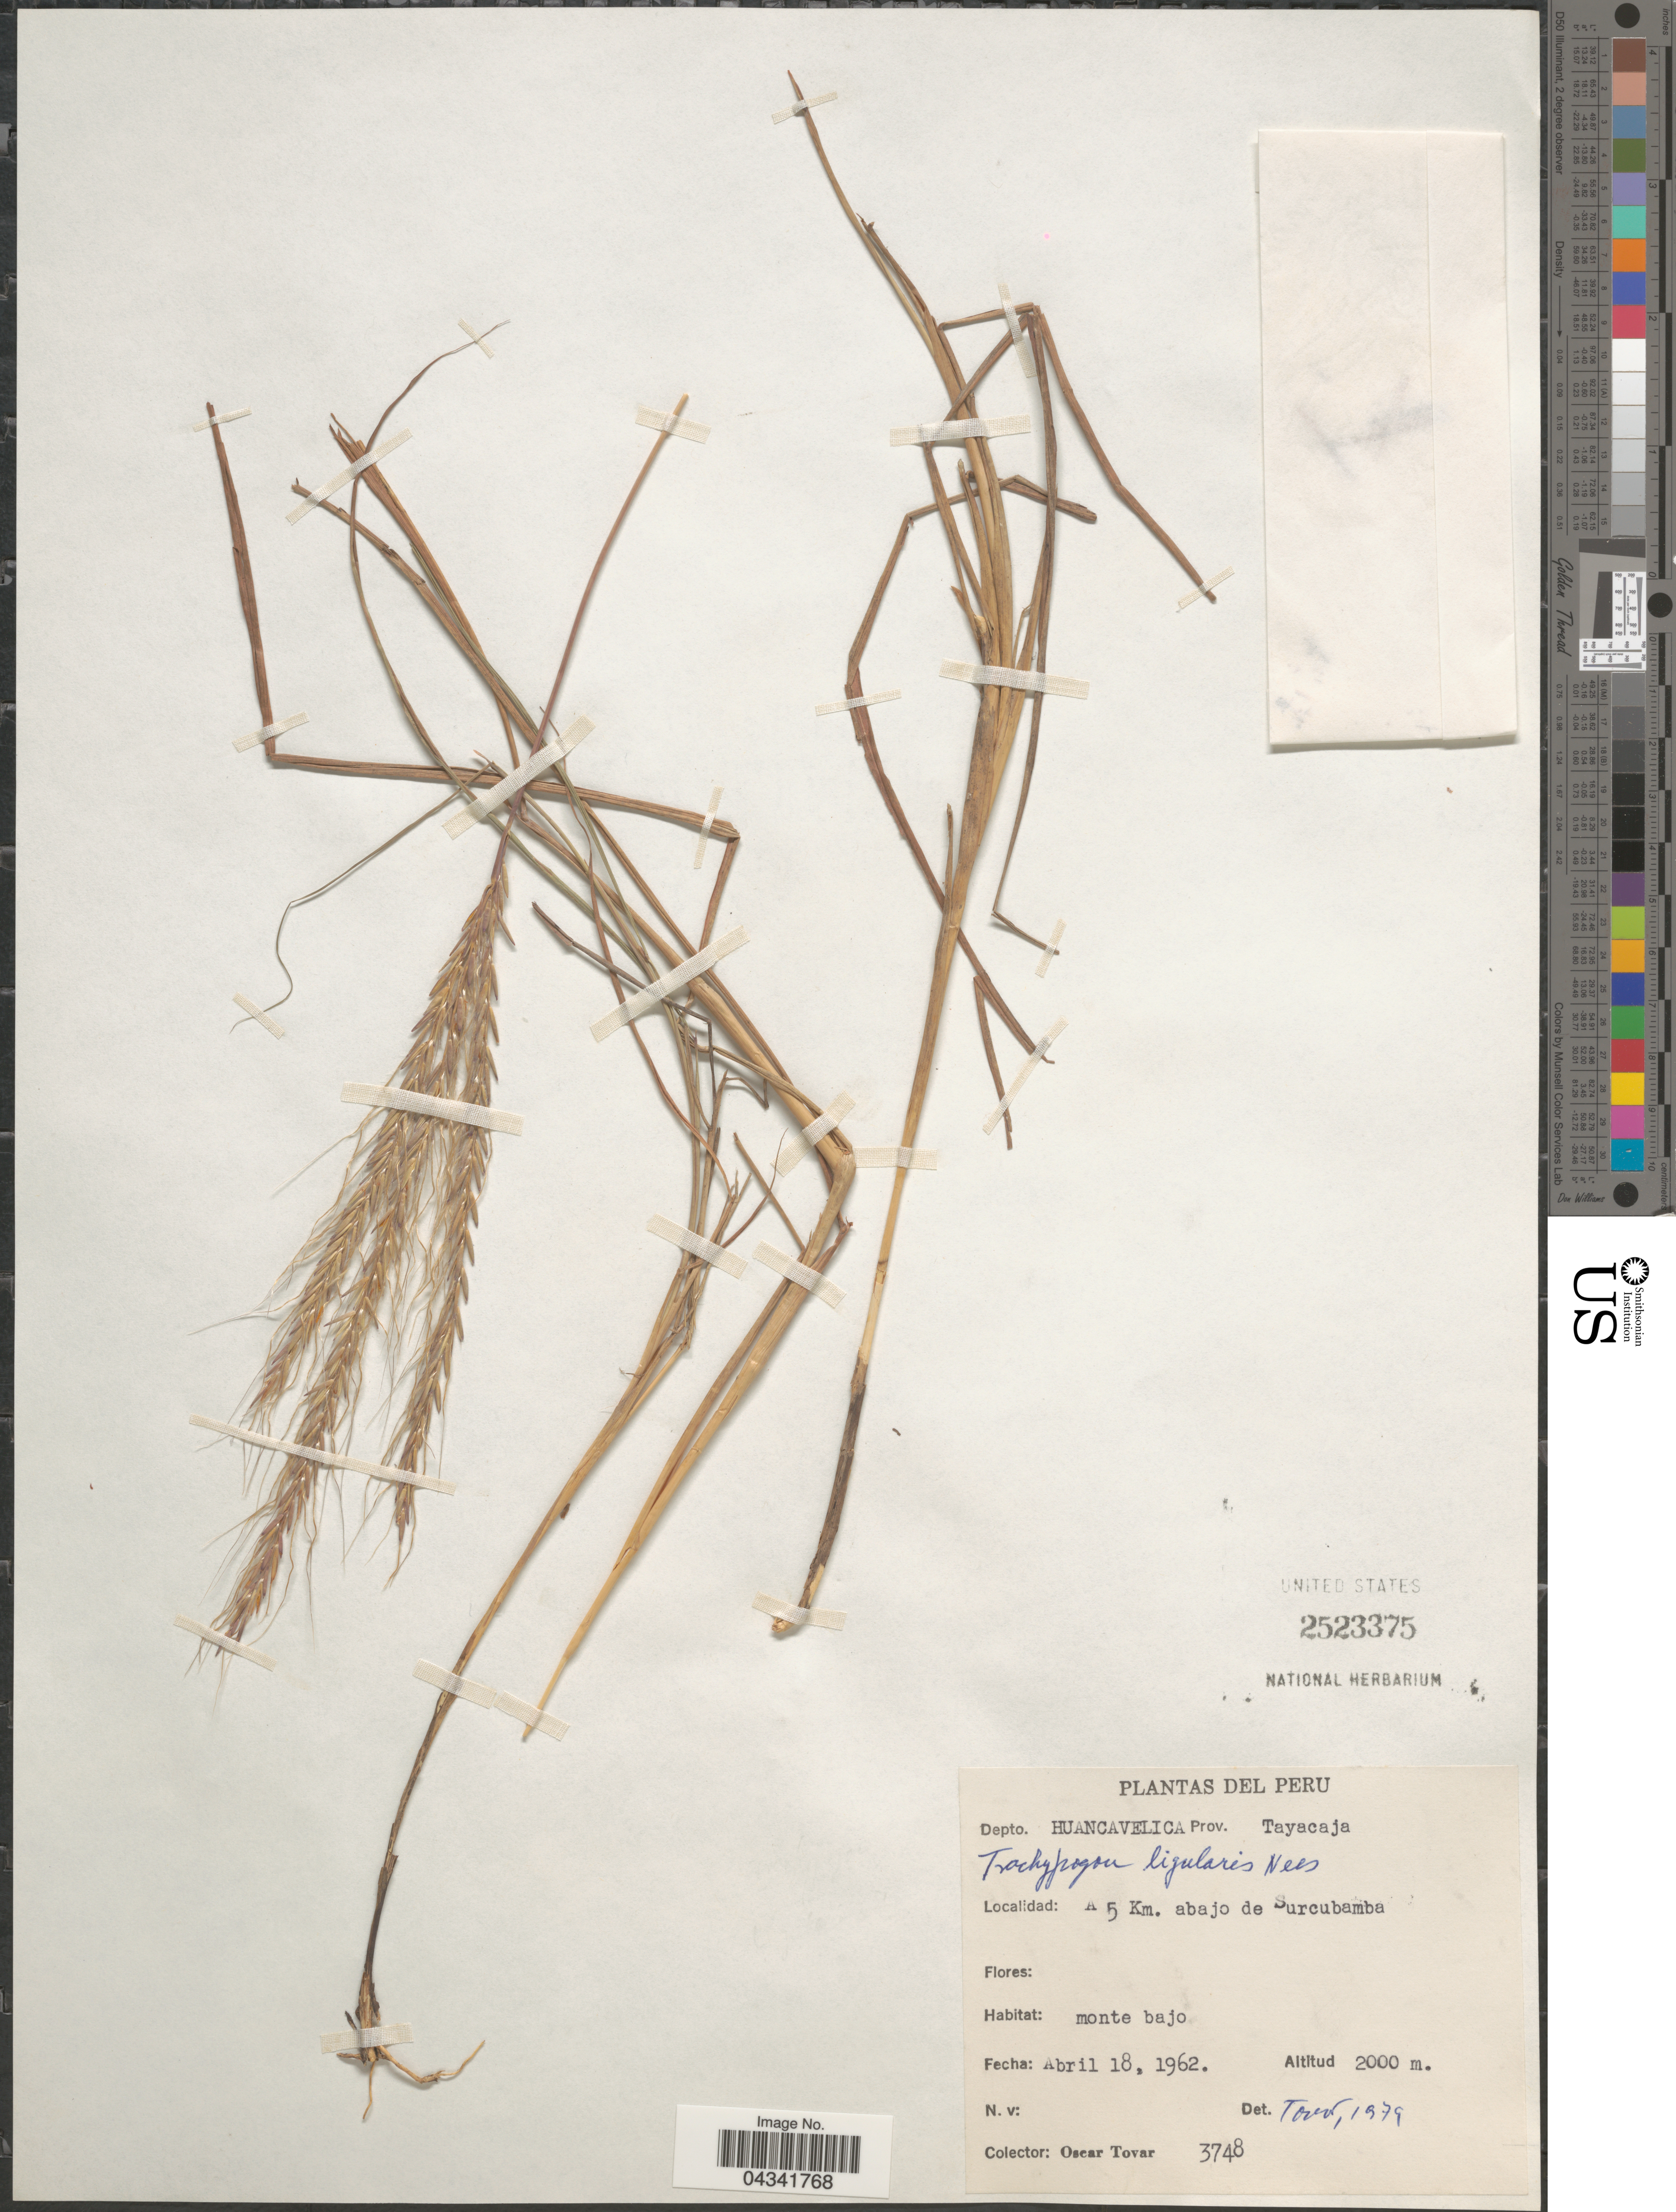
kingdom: Plantae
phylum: Tracheophyta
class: Liliopsida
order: Poales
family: Poaceae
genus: Trachypogon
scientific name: Trachypogon spicatus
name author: (L. f.) Kuntze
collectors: Ó. Tovar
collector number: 3748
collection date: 1962-04-18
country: Peru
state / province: Huancavelica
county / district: Tayacaja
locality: Depto. Huancavelica. Prov. Tayacaja. A 5 Km. abajo de Surcubamba.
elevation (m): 2000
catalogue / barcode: US 2523375